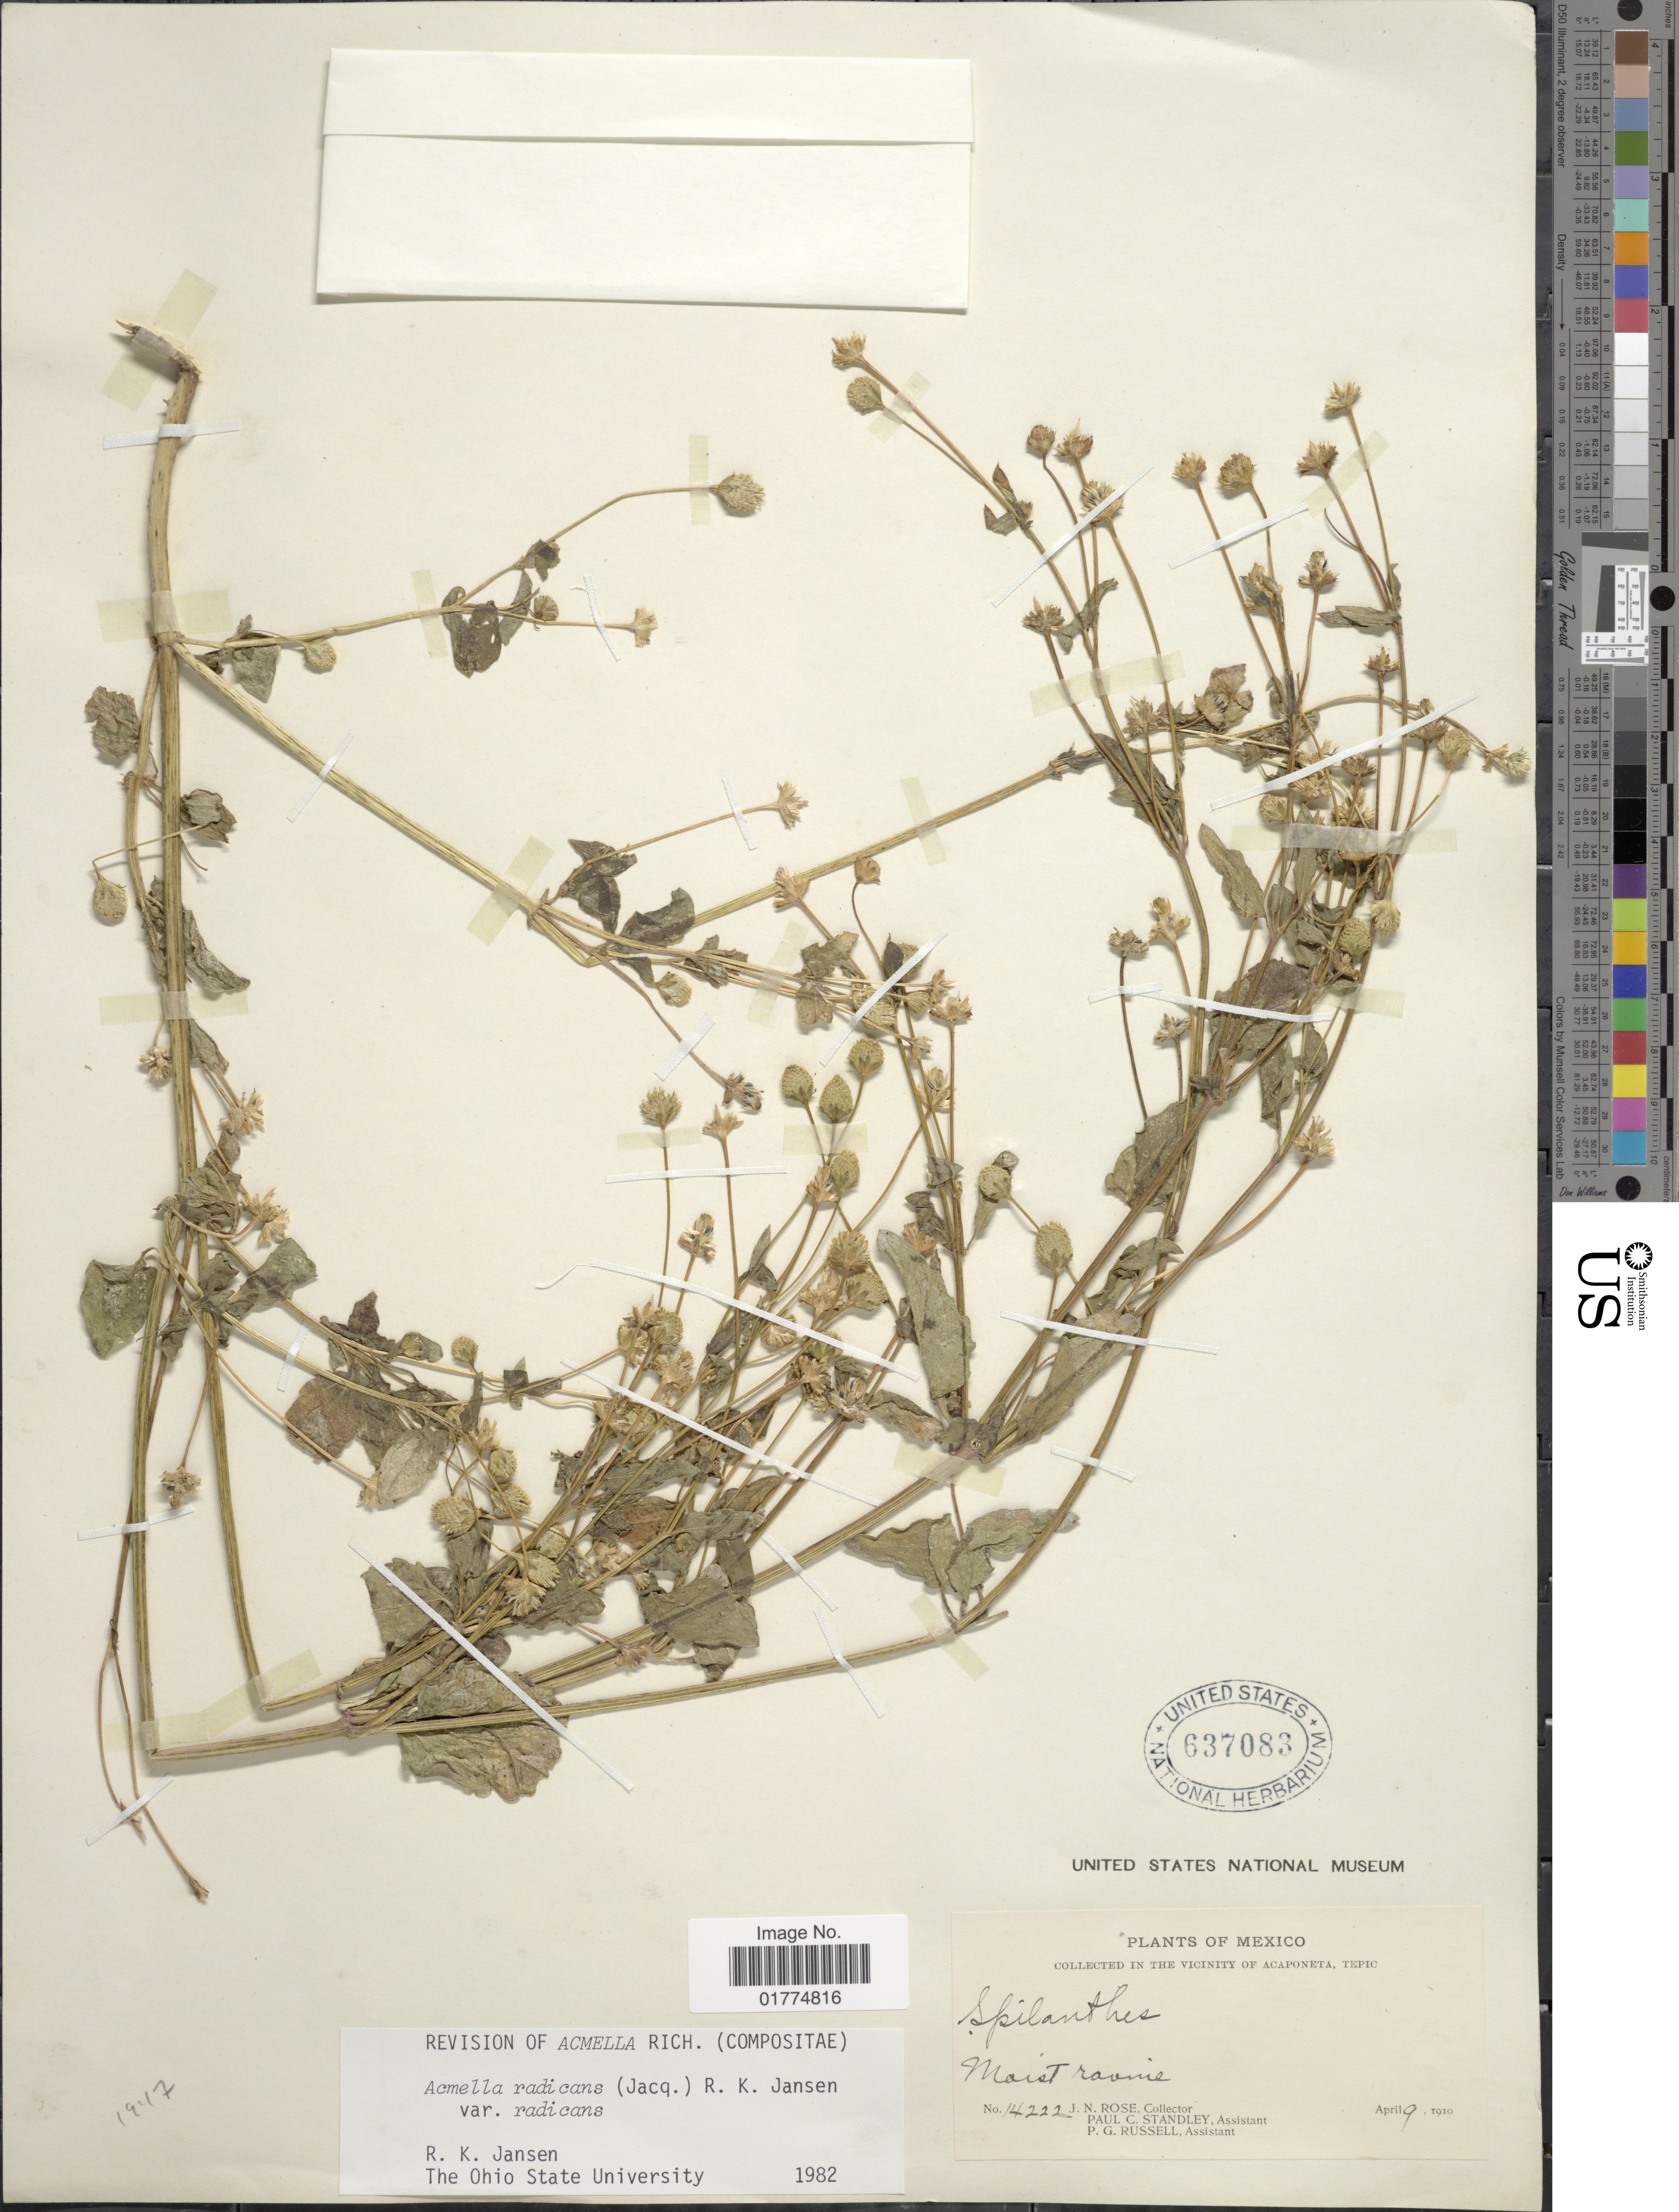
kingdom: Plantae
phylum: Tracheophyta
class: Magnoliopsida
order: Asterales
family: Asteraceae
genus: Acmella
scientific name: Acmella radicans var. radicans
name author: (Jacq.) R.K. Jansen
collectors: J. N. Rose, P. C. Standley & P. G. Russell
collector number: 14222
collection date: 1910-04-09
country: Mexico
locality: Vicinity of Acaponeta, Tepic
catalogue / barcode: US 637083